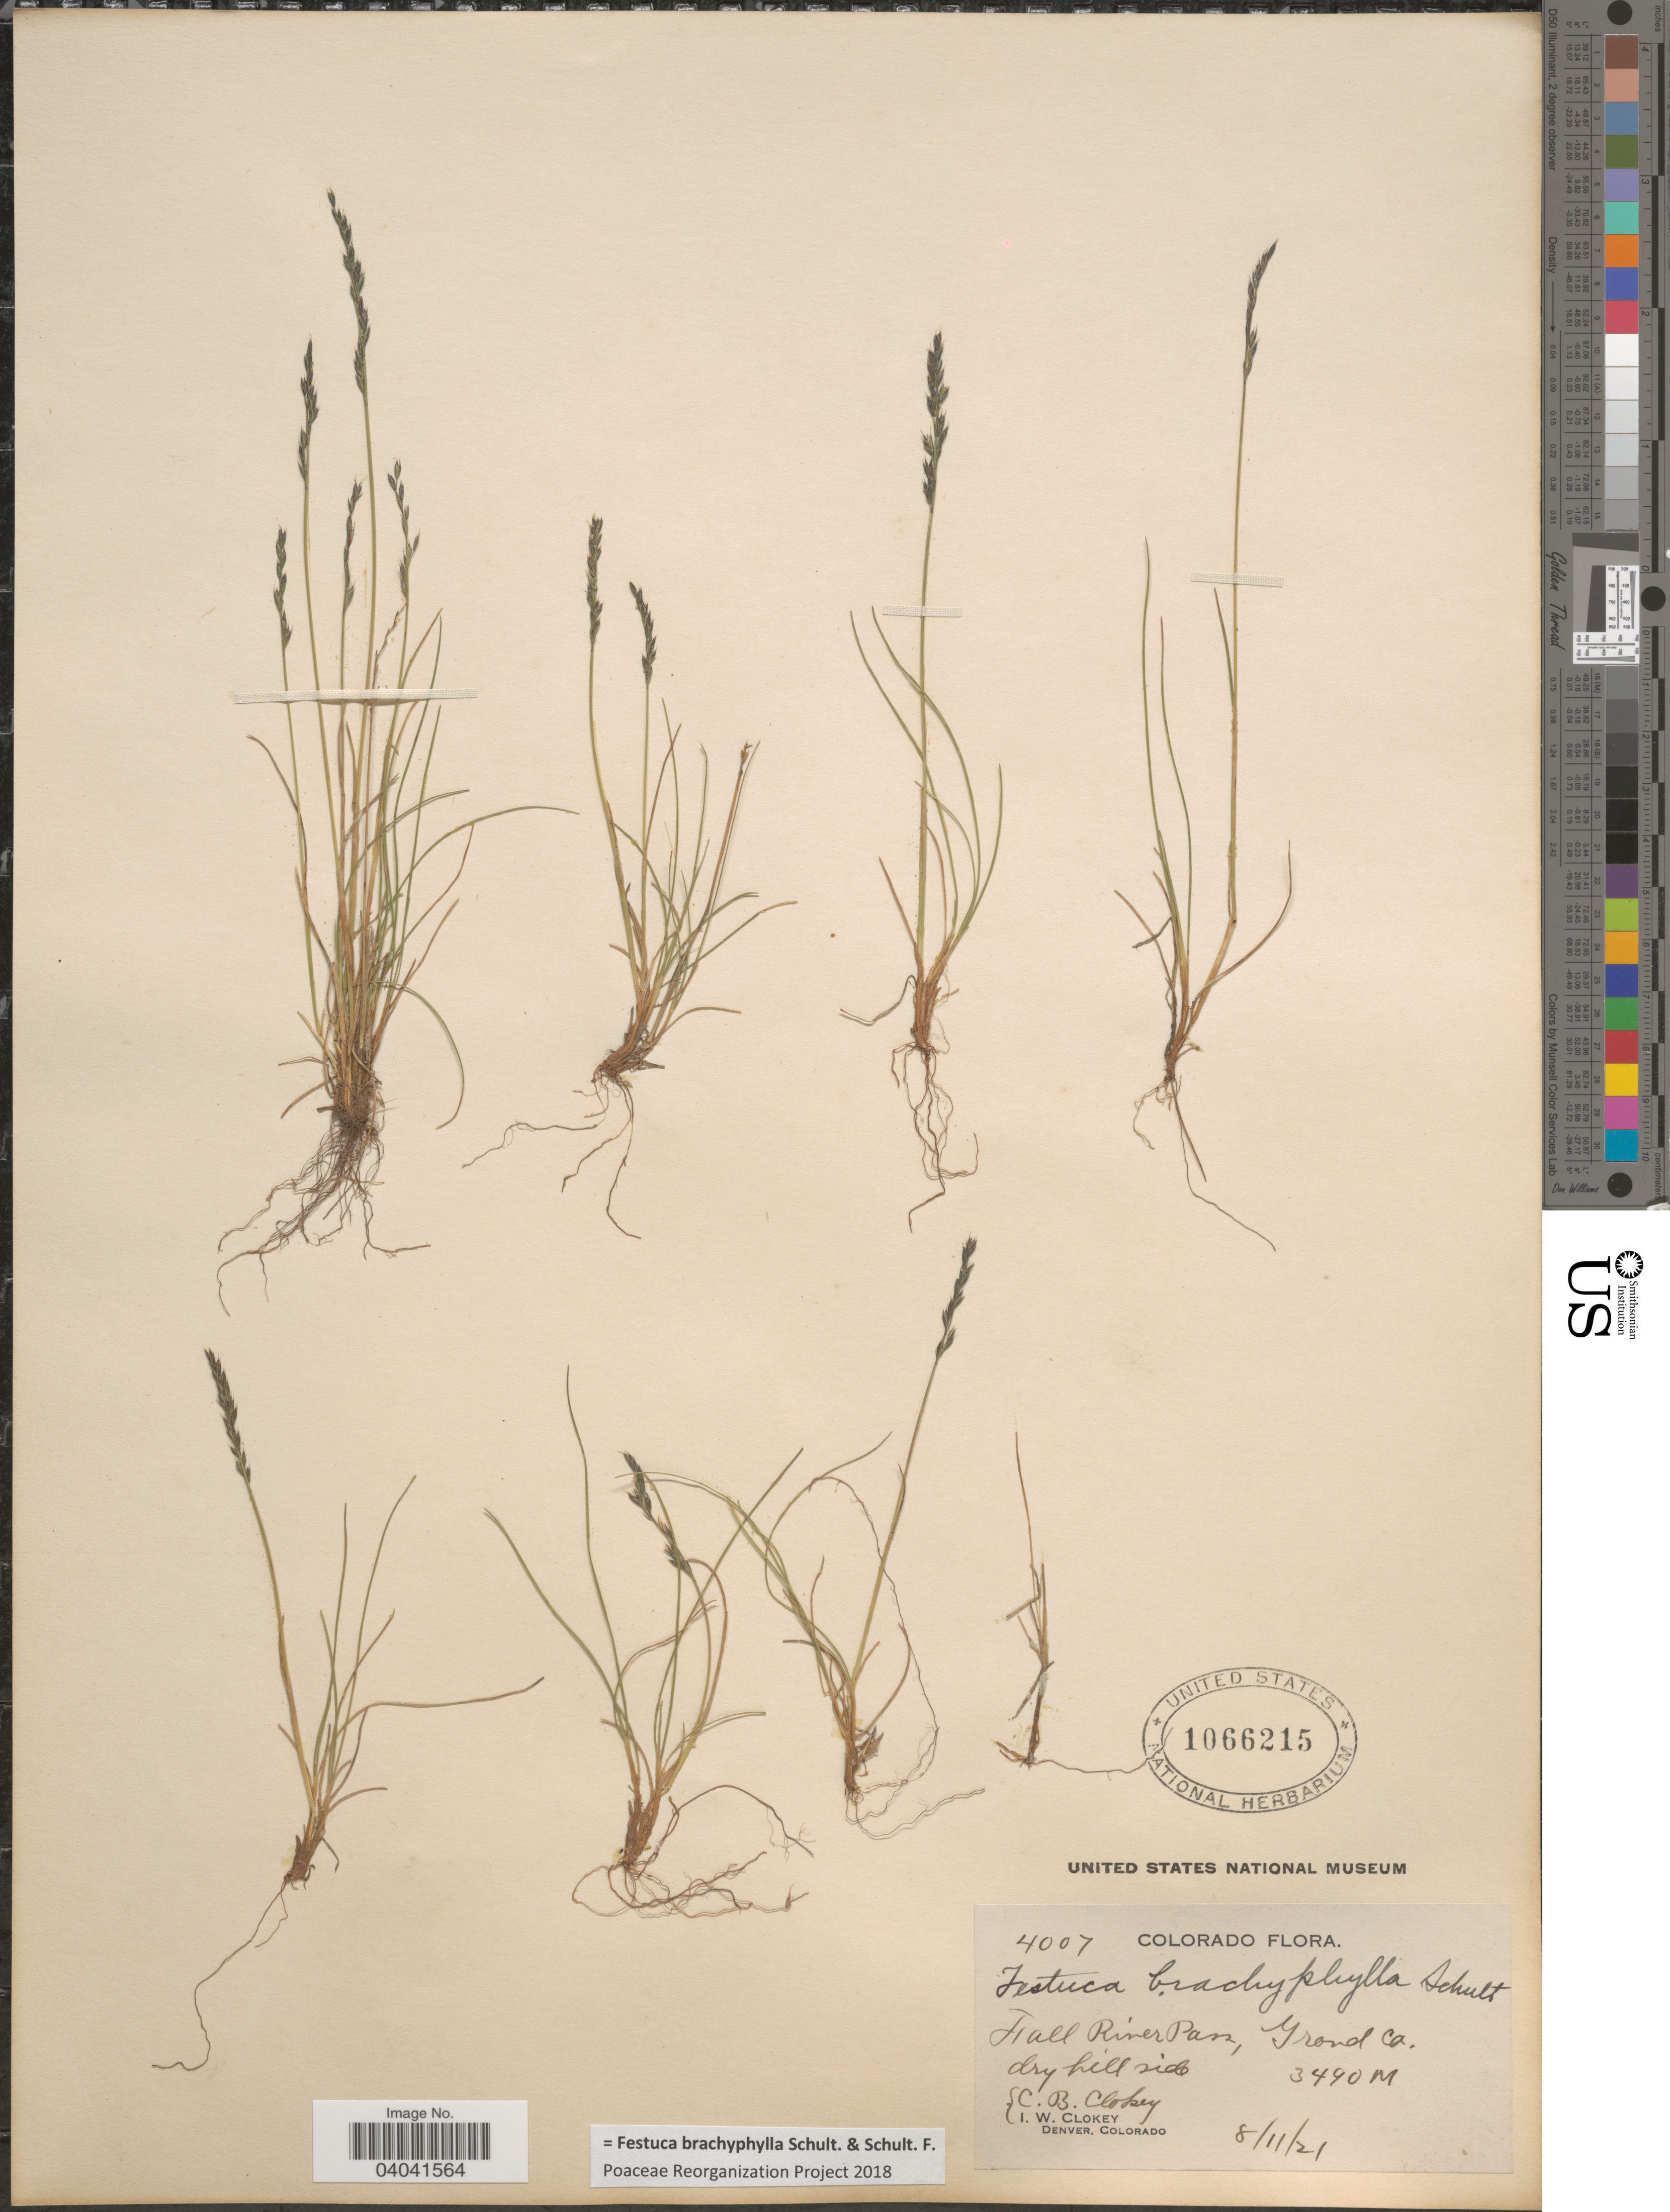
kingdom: Plantae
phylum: Tracheophyta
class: Liliopsida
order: Poales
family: Poaceae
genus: Festuca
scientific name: Festuca brachyphylla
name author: Schult. & Schult. f.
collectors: C. Clokey & I. W. Clokey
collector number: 4007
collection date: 1921-08-11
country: United States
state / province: Colorado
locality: Fall River Pass, Grand Co.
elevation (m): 3490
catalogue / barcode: US 1066215